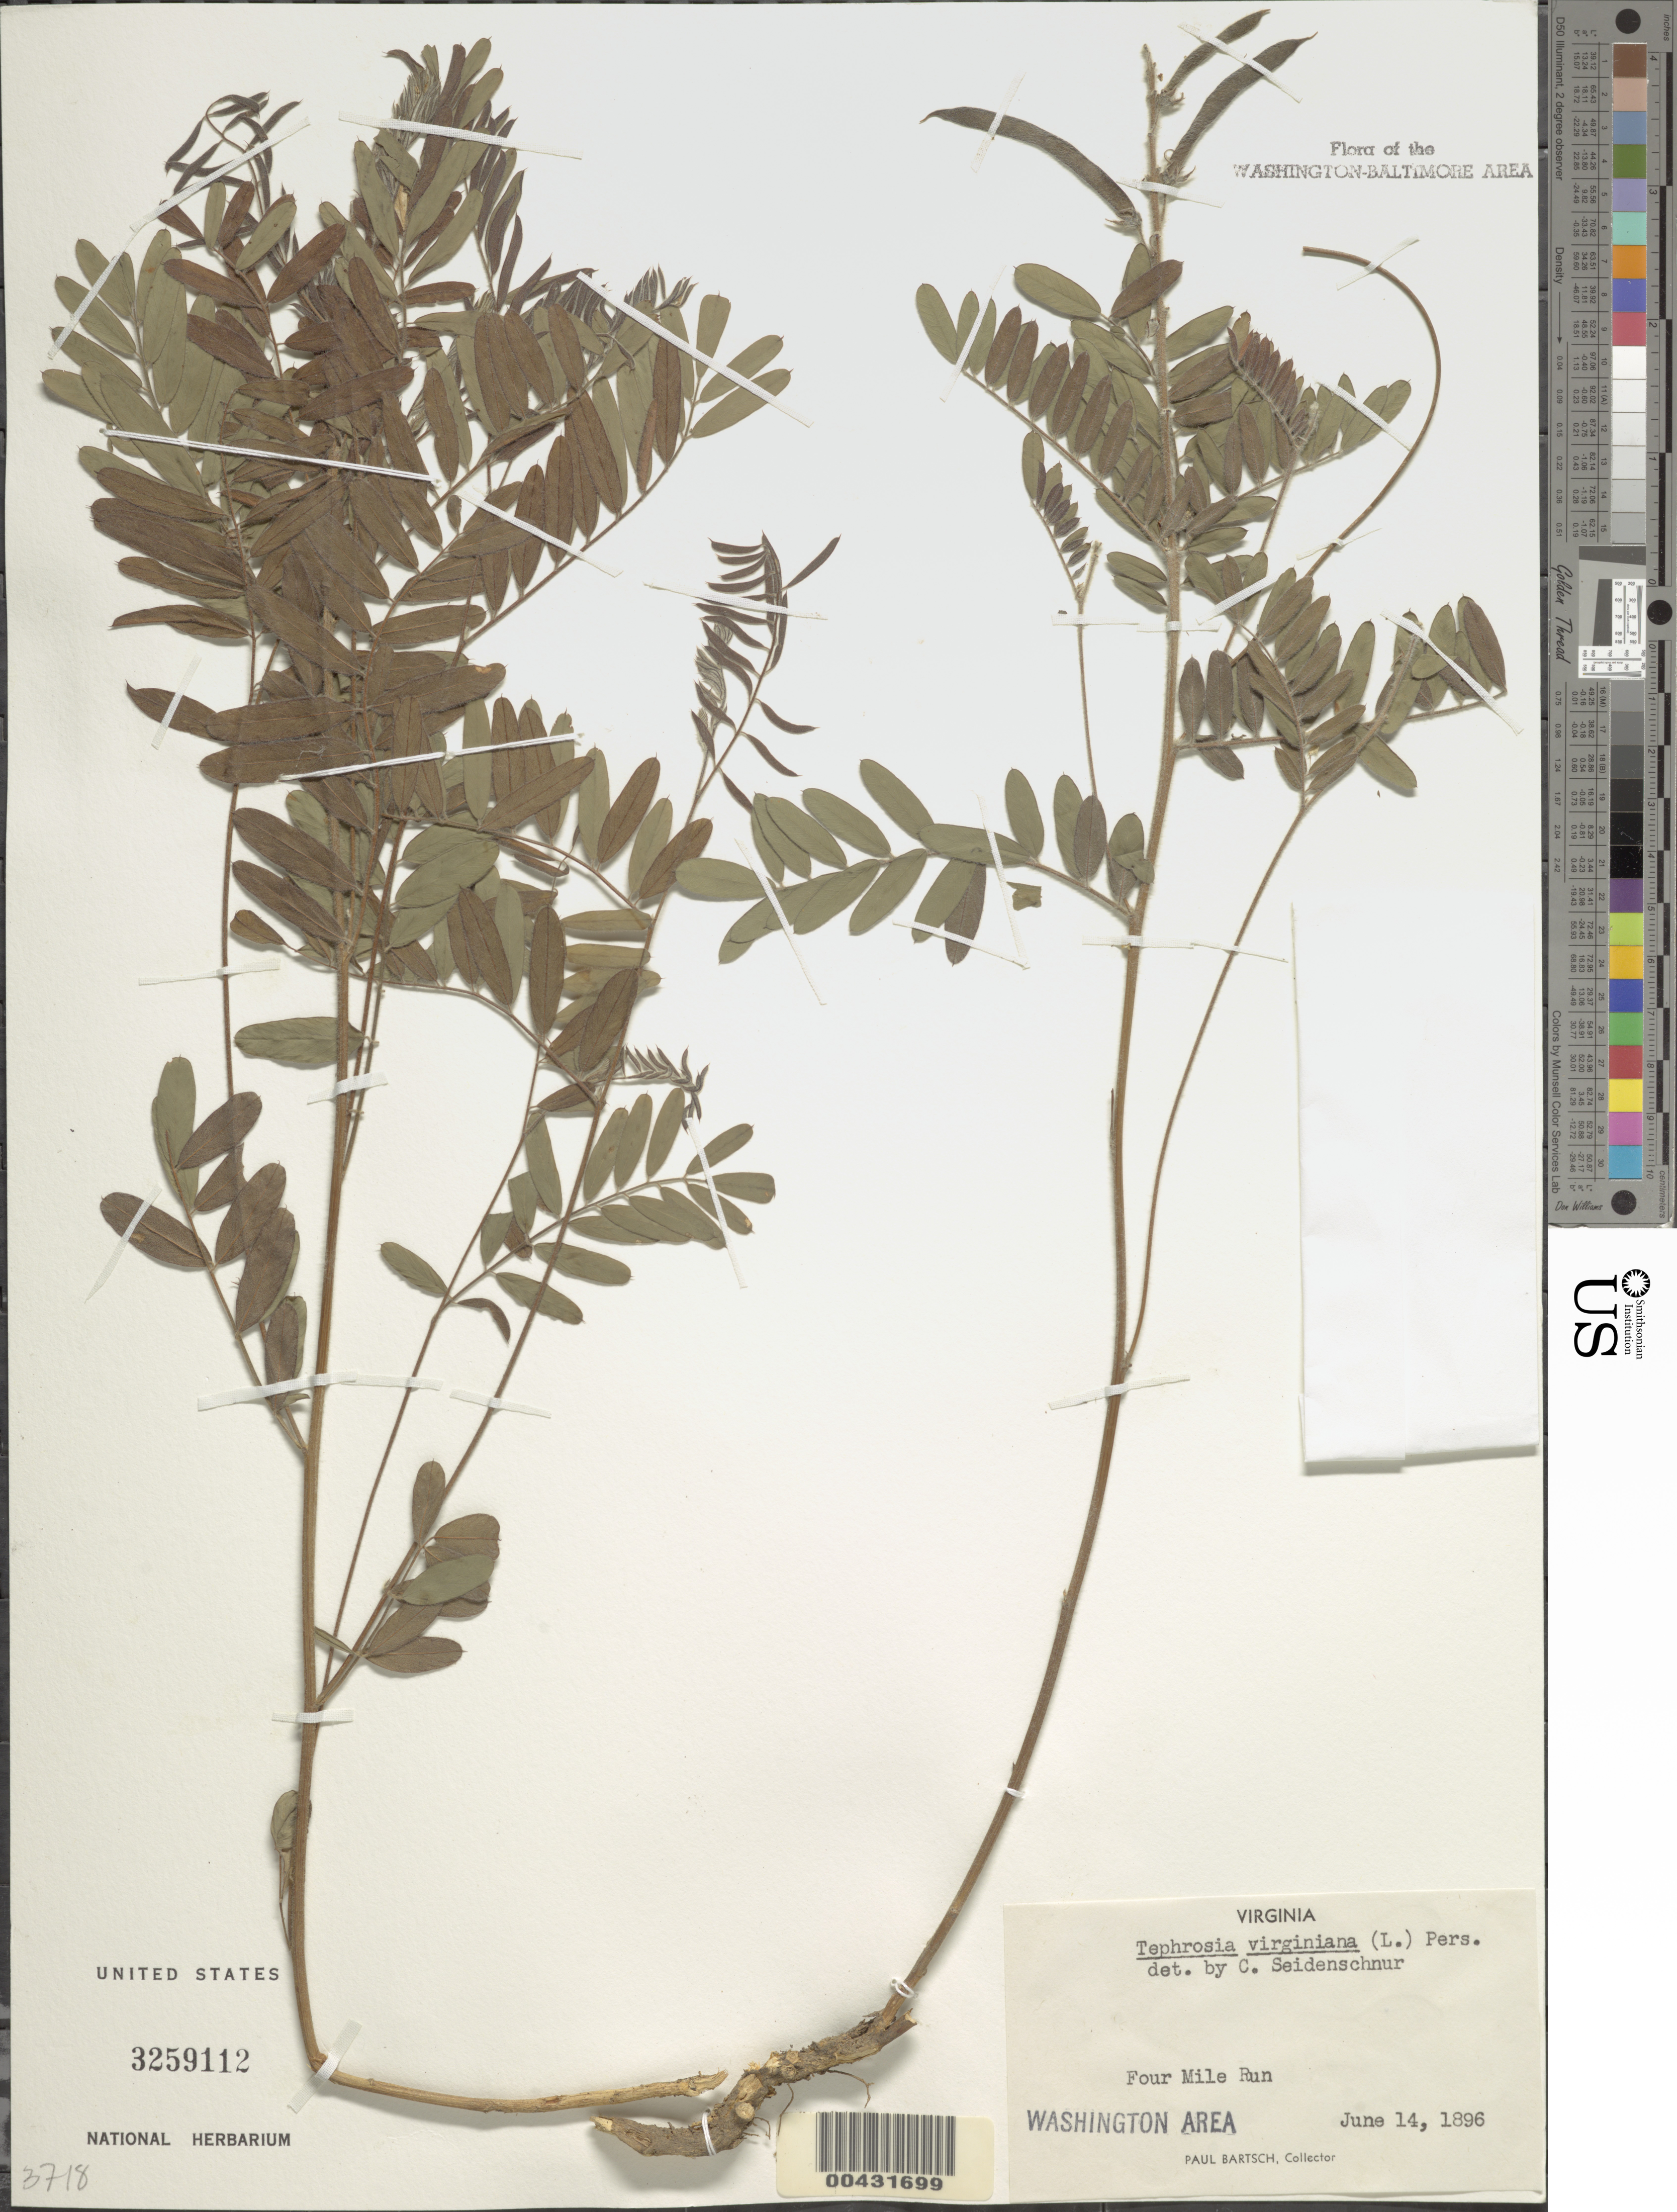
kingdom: Plantae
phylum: Tracheophyta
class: Magnoliopsida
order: Fabales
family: Fabaceae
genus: Tephrosia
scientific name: Tephrosia virginiana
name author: (L.) Pers.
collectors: P. Bartsch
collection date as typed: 14 Jun 1896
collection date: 1896-06-14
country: United States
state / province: Virginia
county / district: Arlington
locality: Four Mile Run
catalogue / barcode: US 3259112